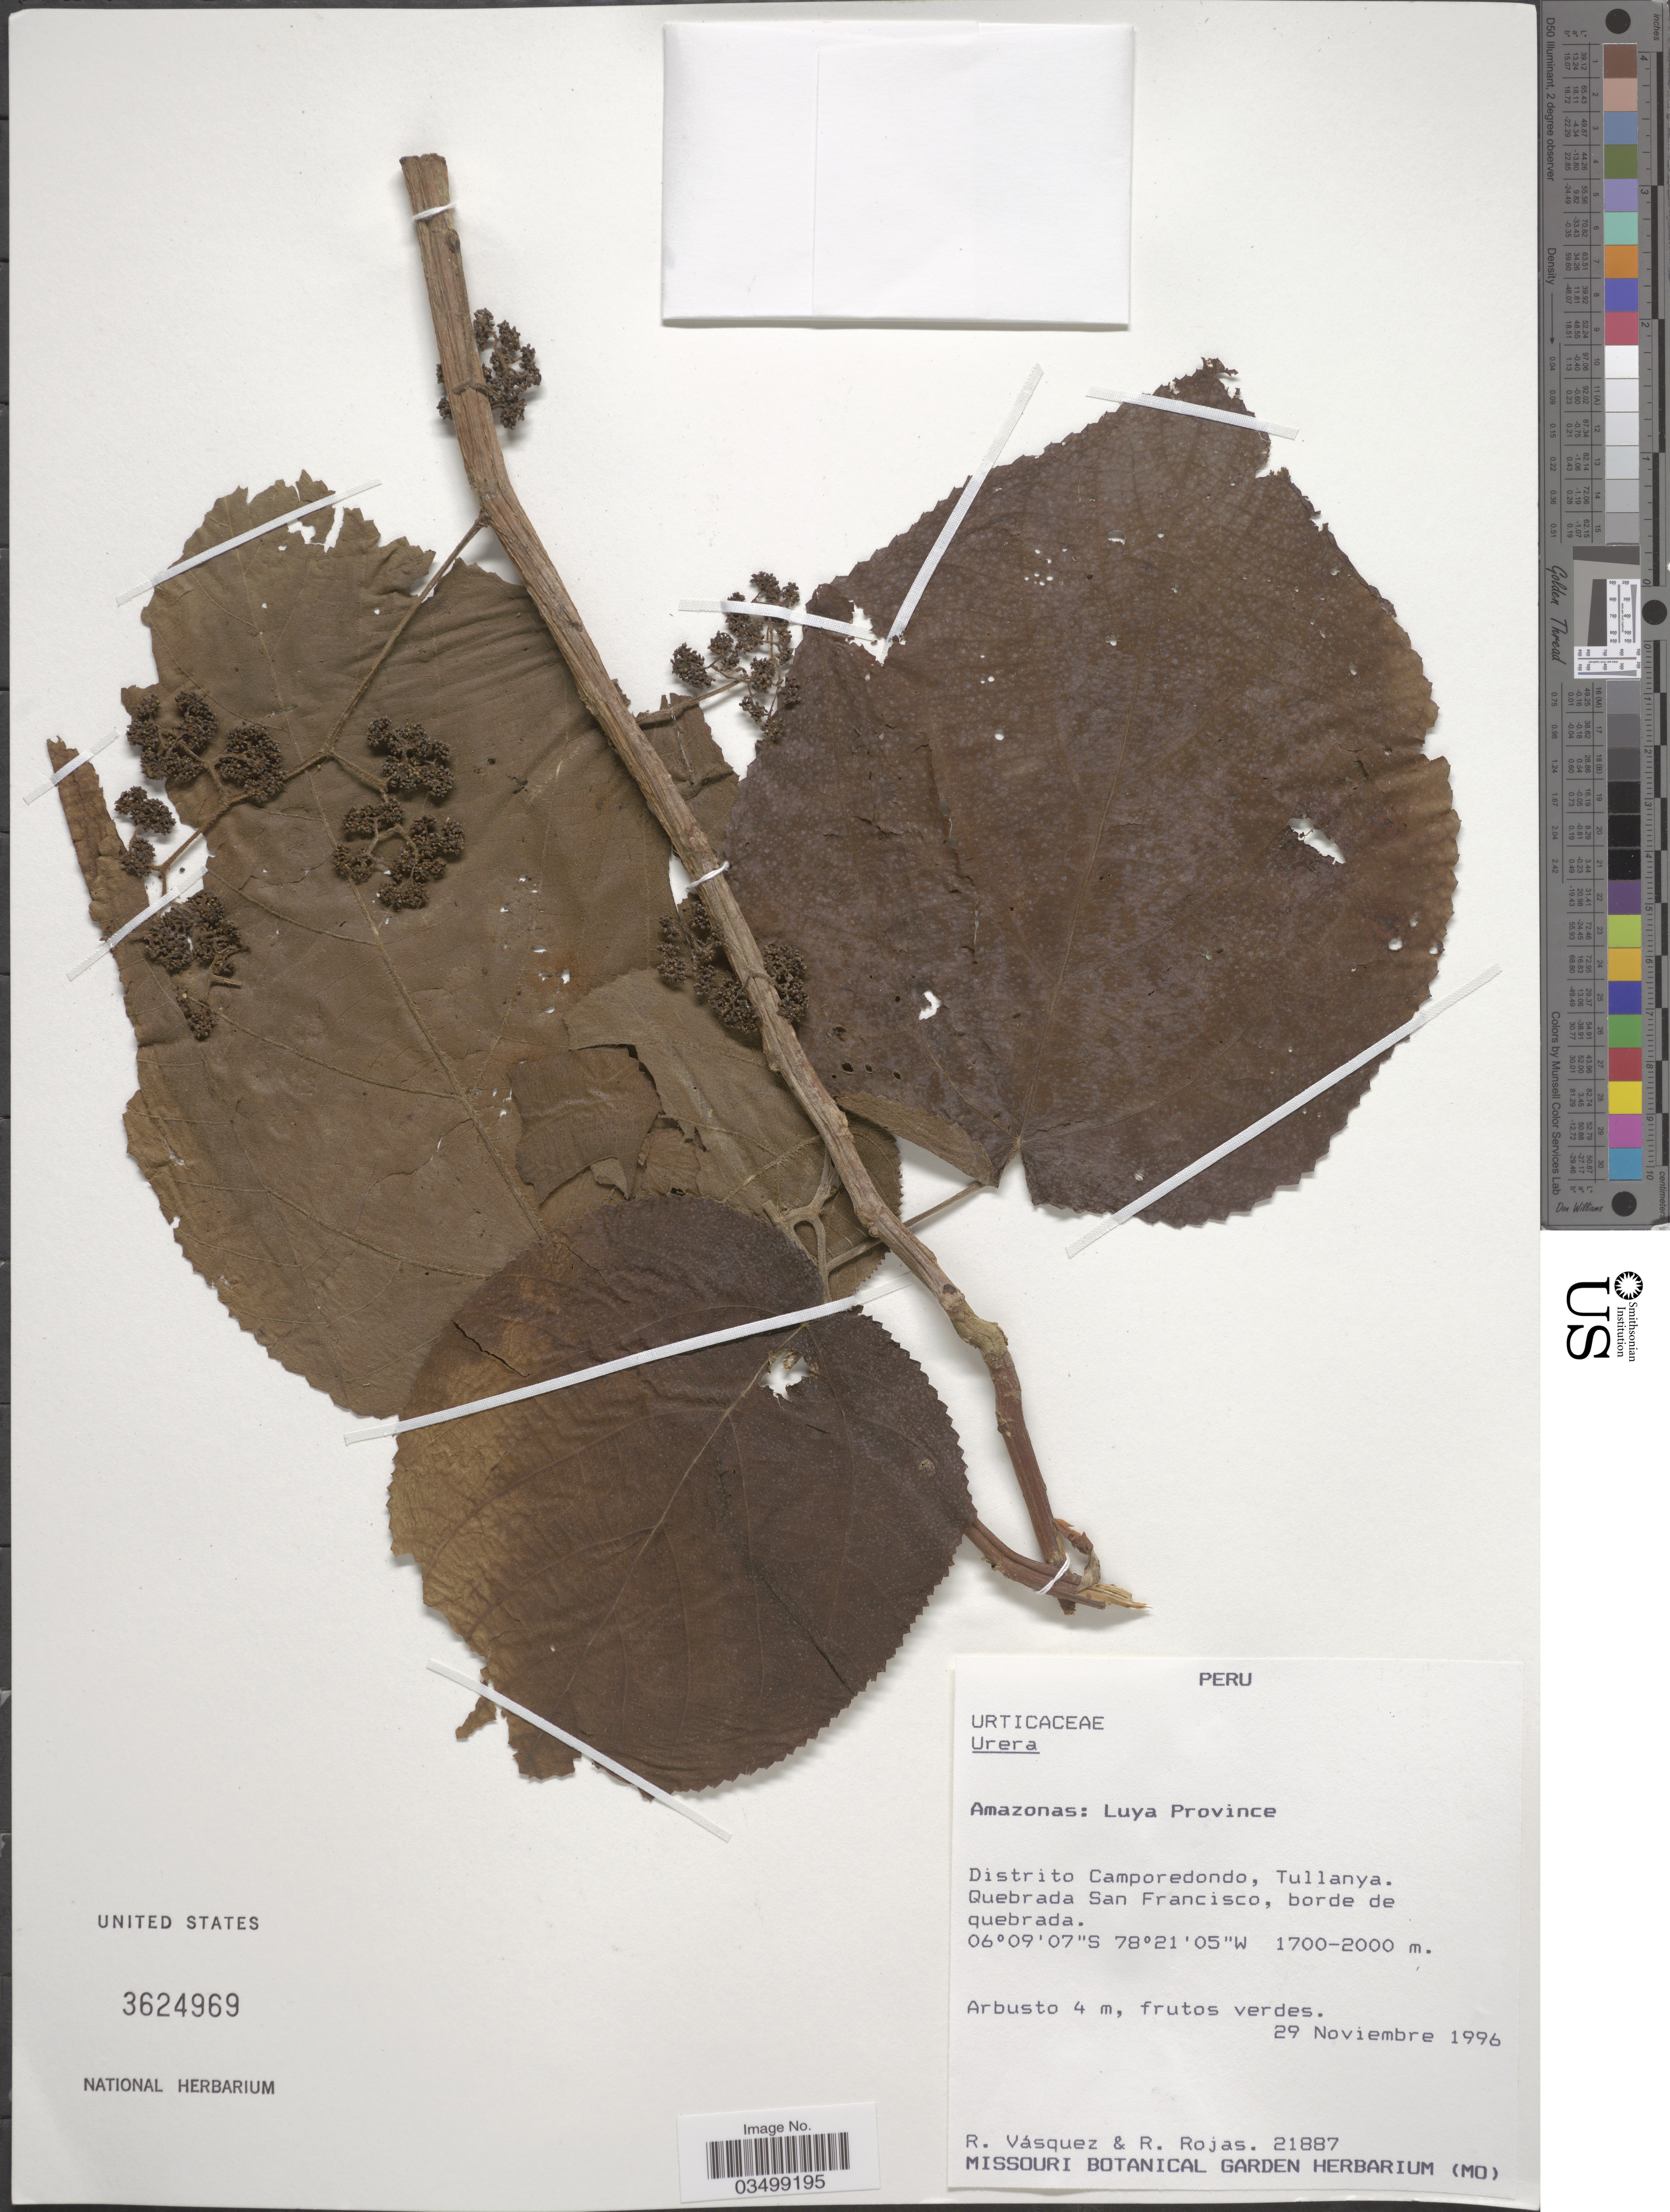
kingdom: Plantae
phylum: Tracheophyta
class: Magnoliopsida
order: Rosales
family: Urticaceae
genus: Urera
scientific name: Urera sp.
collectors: R. Vásquez & R. Rojas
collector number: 21887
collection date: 1996-11-29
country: Peru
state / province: Amazonas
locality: Luya Province. Distrito Camporedondo, Tullanya. Quebrada San Francisco, borde de quebrada.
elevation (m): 1700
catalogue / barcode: US 3624969